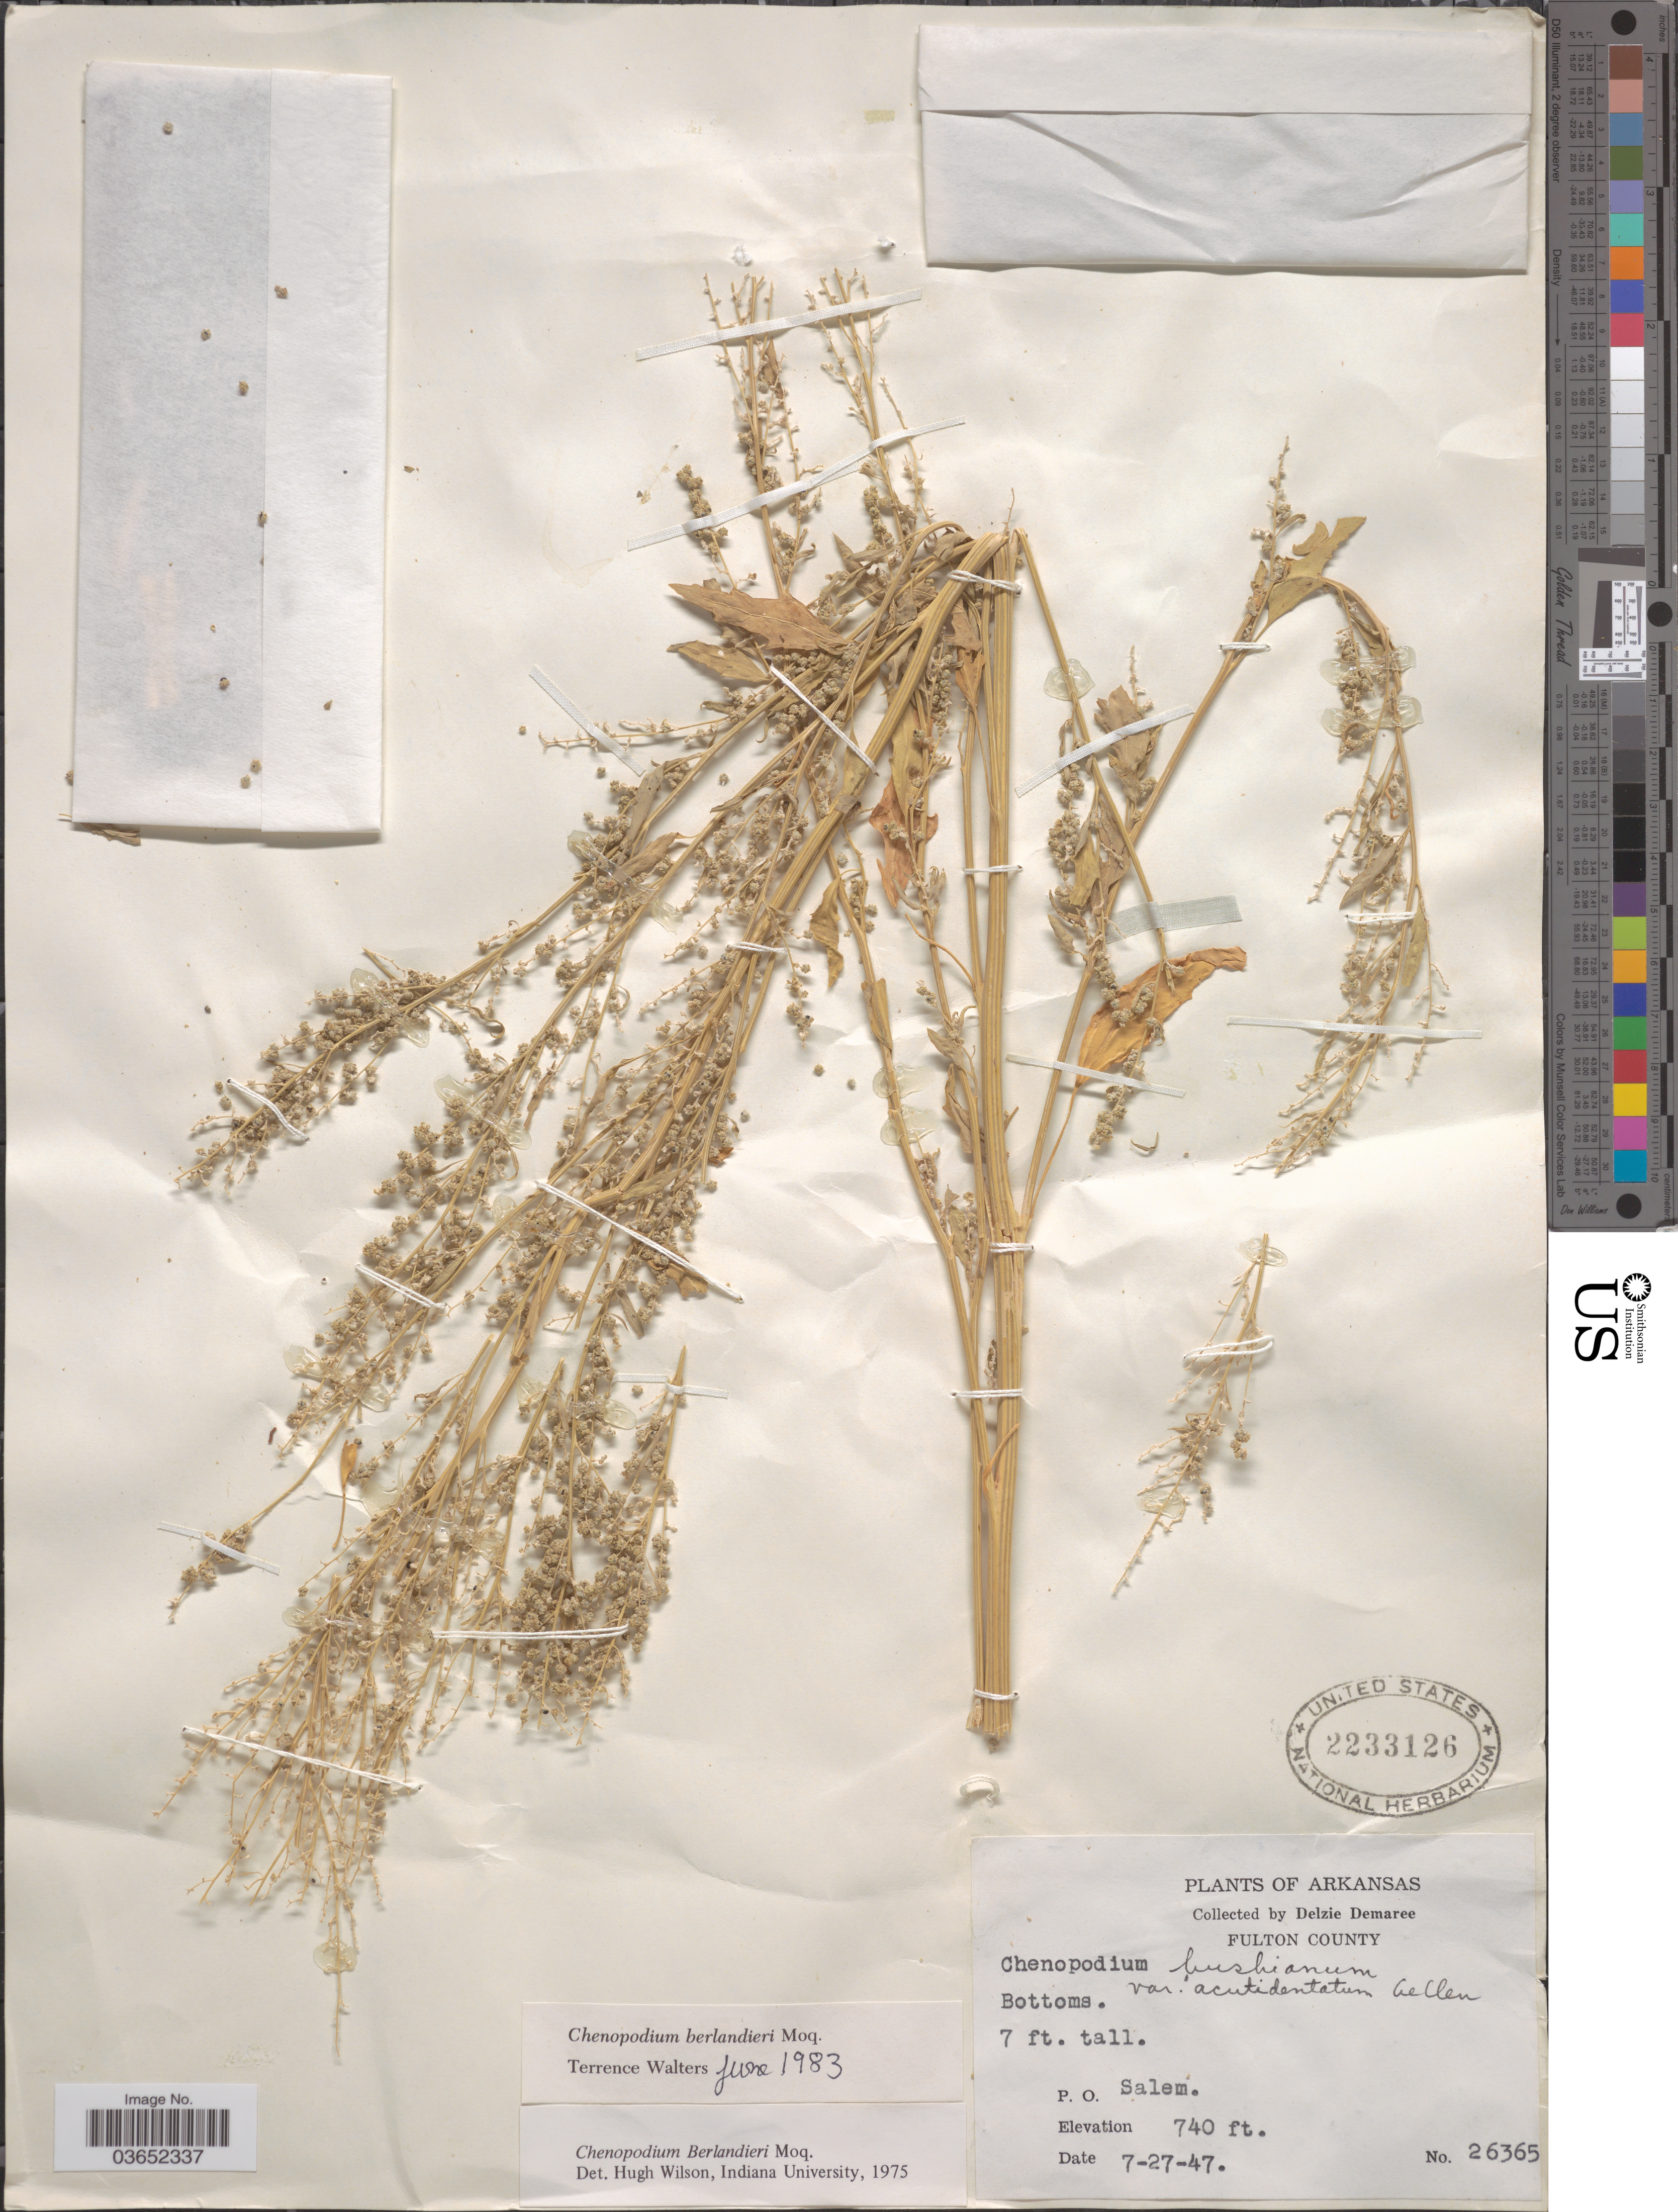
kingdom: Plantae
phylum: Tracheophyta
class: Magnoliopsida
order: Caryophyllales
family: Amaranthaceae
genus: Chenopodium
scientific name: Chenopodium berlandieri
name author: Moq.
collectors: D. Demaree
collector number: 26365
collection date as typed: Transcribed d/m/y: 27/7/47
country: United States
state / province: Arkansas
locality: Fulton County. P. O. Salem.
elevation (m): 226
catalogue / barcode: US 2233126